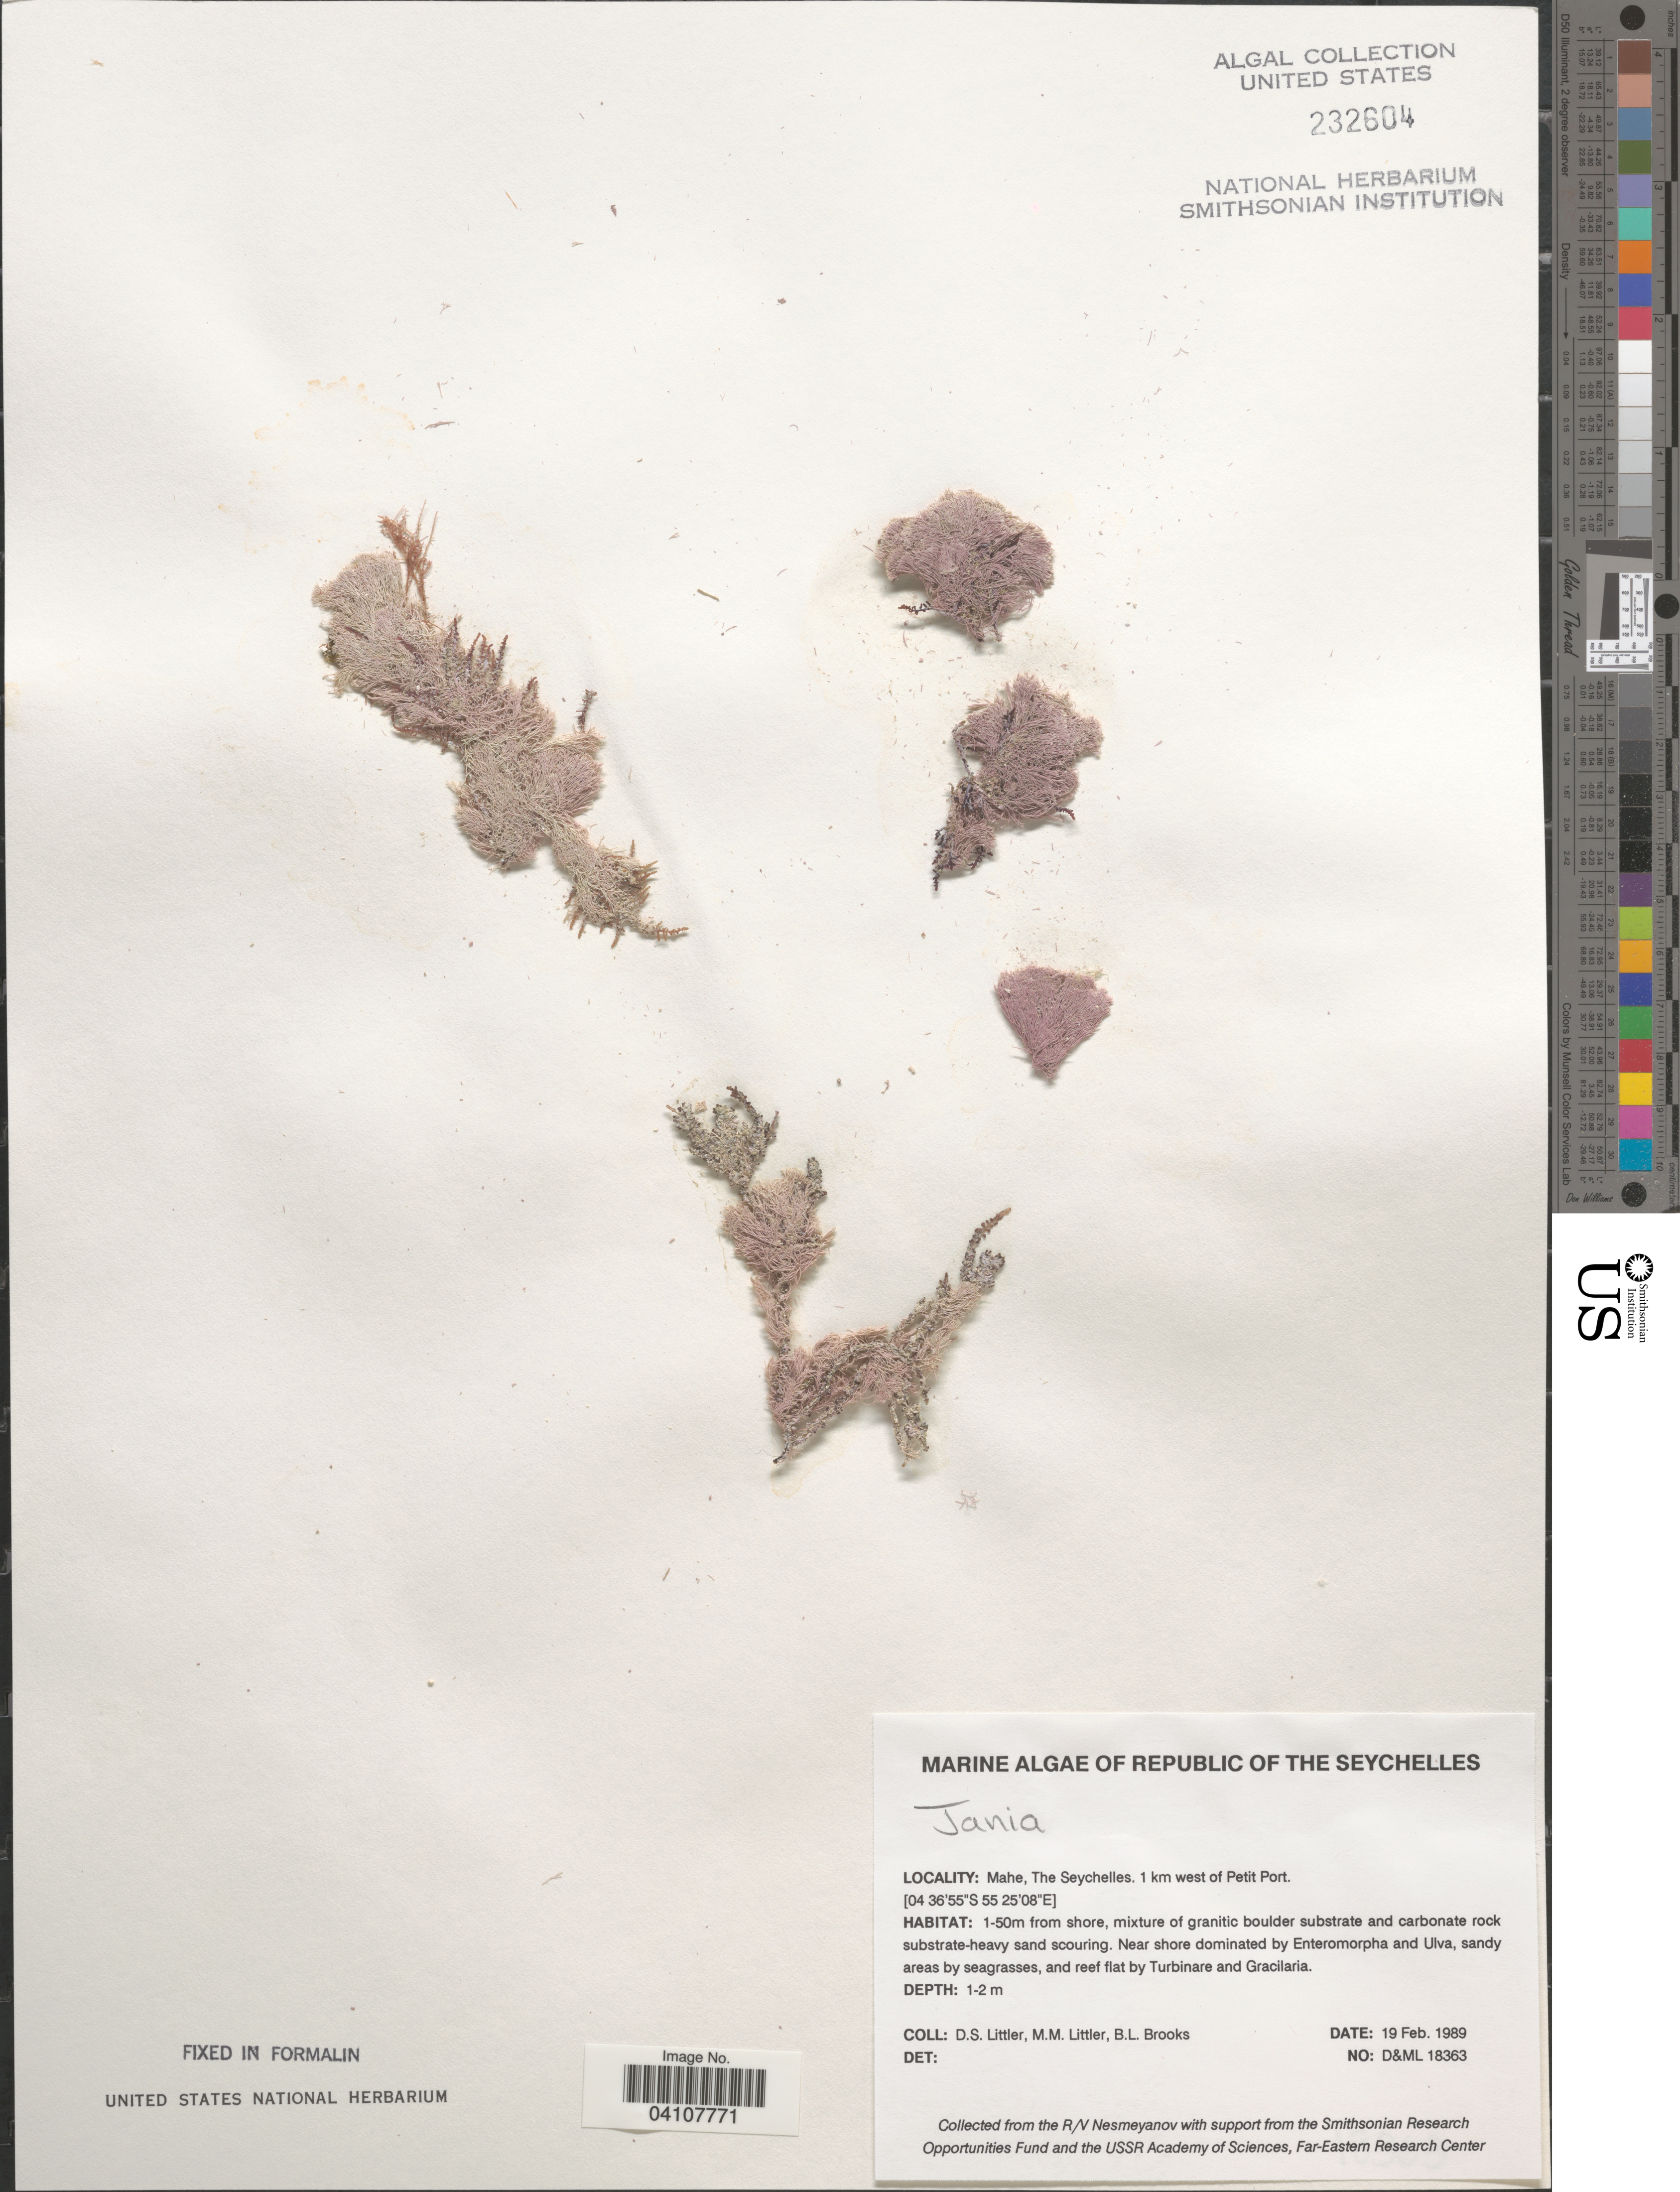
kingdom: Plantae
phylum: Rhodophyta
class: Florideophyceae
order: Corallinales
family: Corallinaceae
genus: Jania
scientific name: Jania sp.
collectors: D. S. Littler & B. Brooks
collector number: D&ML18363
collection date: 1989-02-19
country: Seychelles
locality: Republic of the Seychelles. Mahe. 1 km west of Petit Port. 1-50m from shore.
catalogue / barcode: US 232604